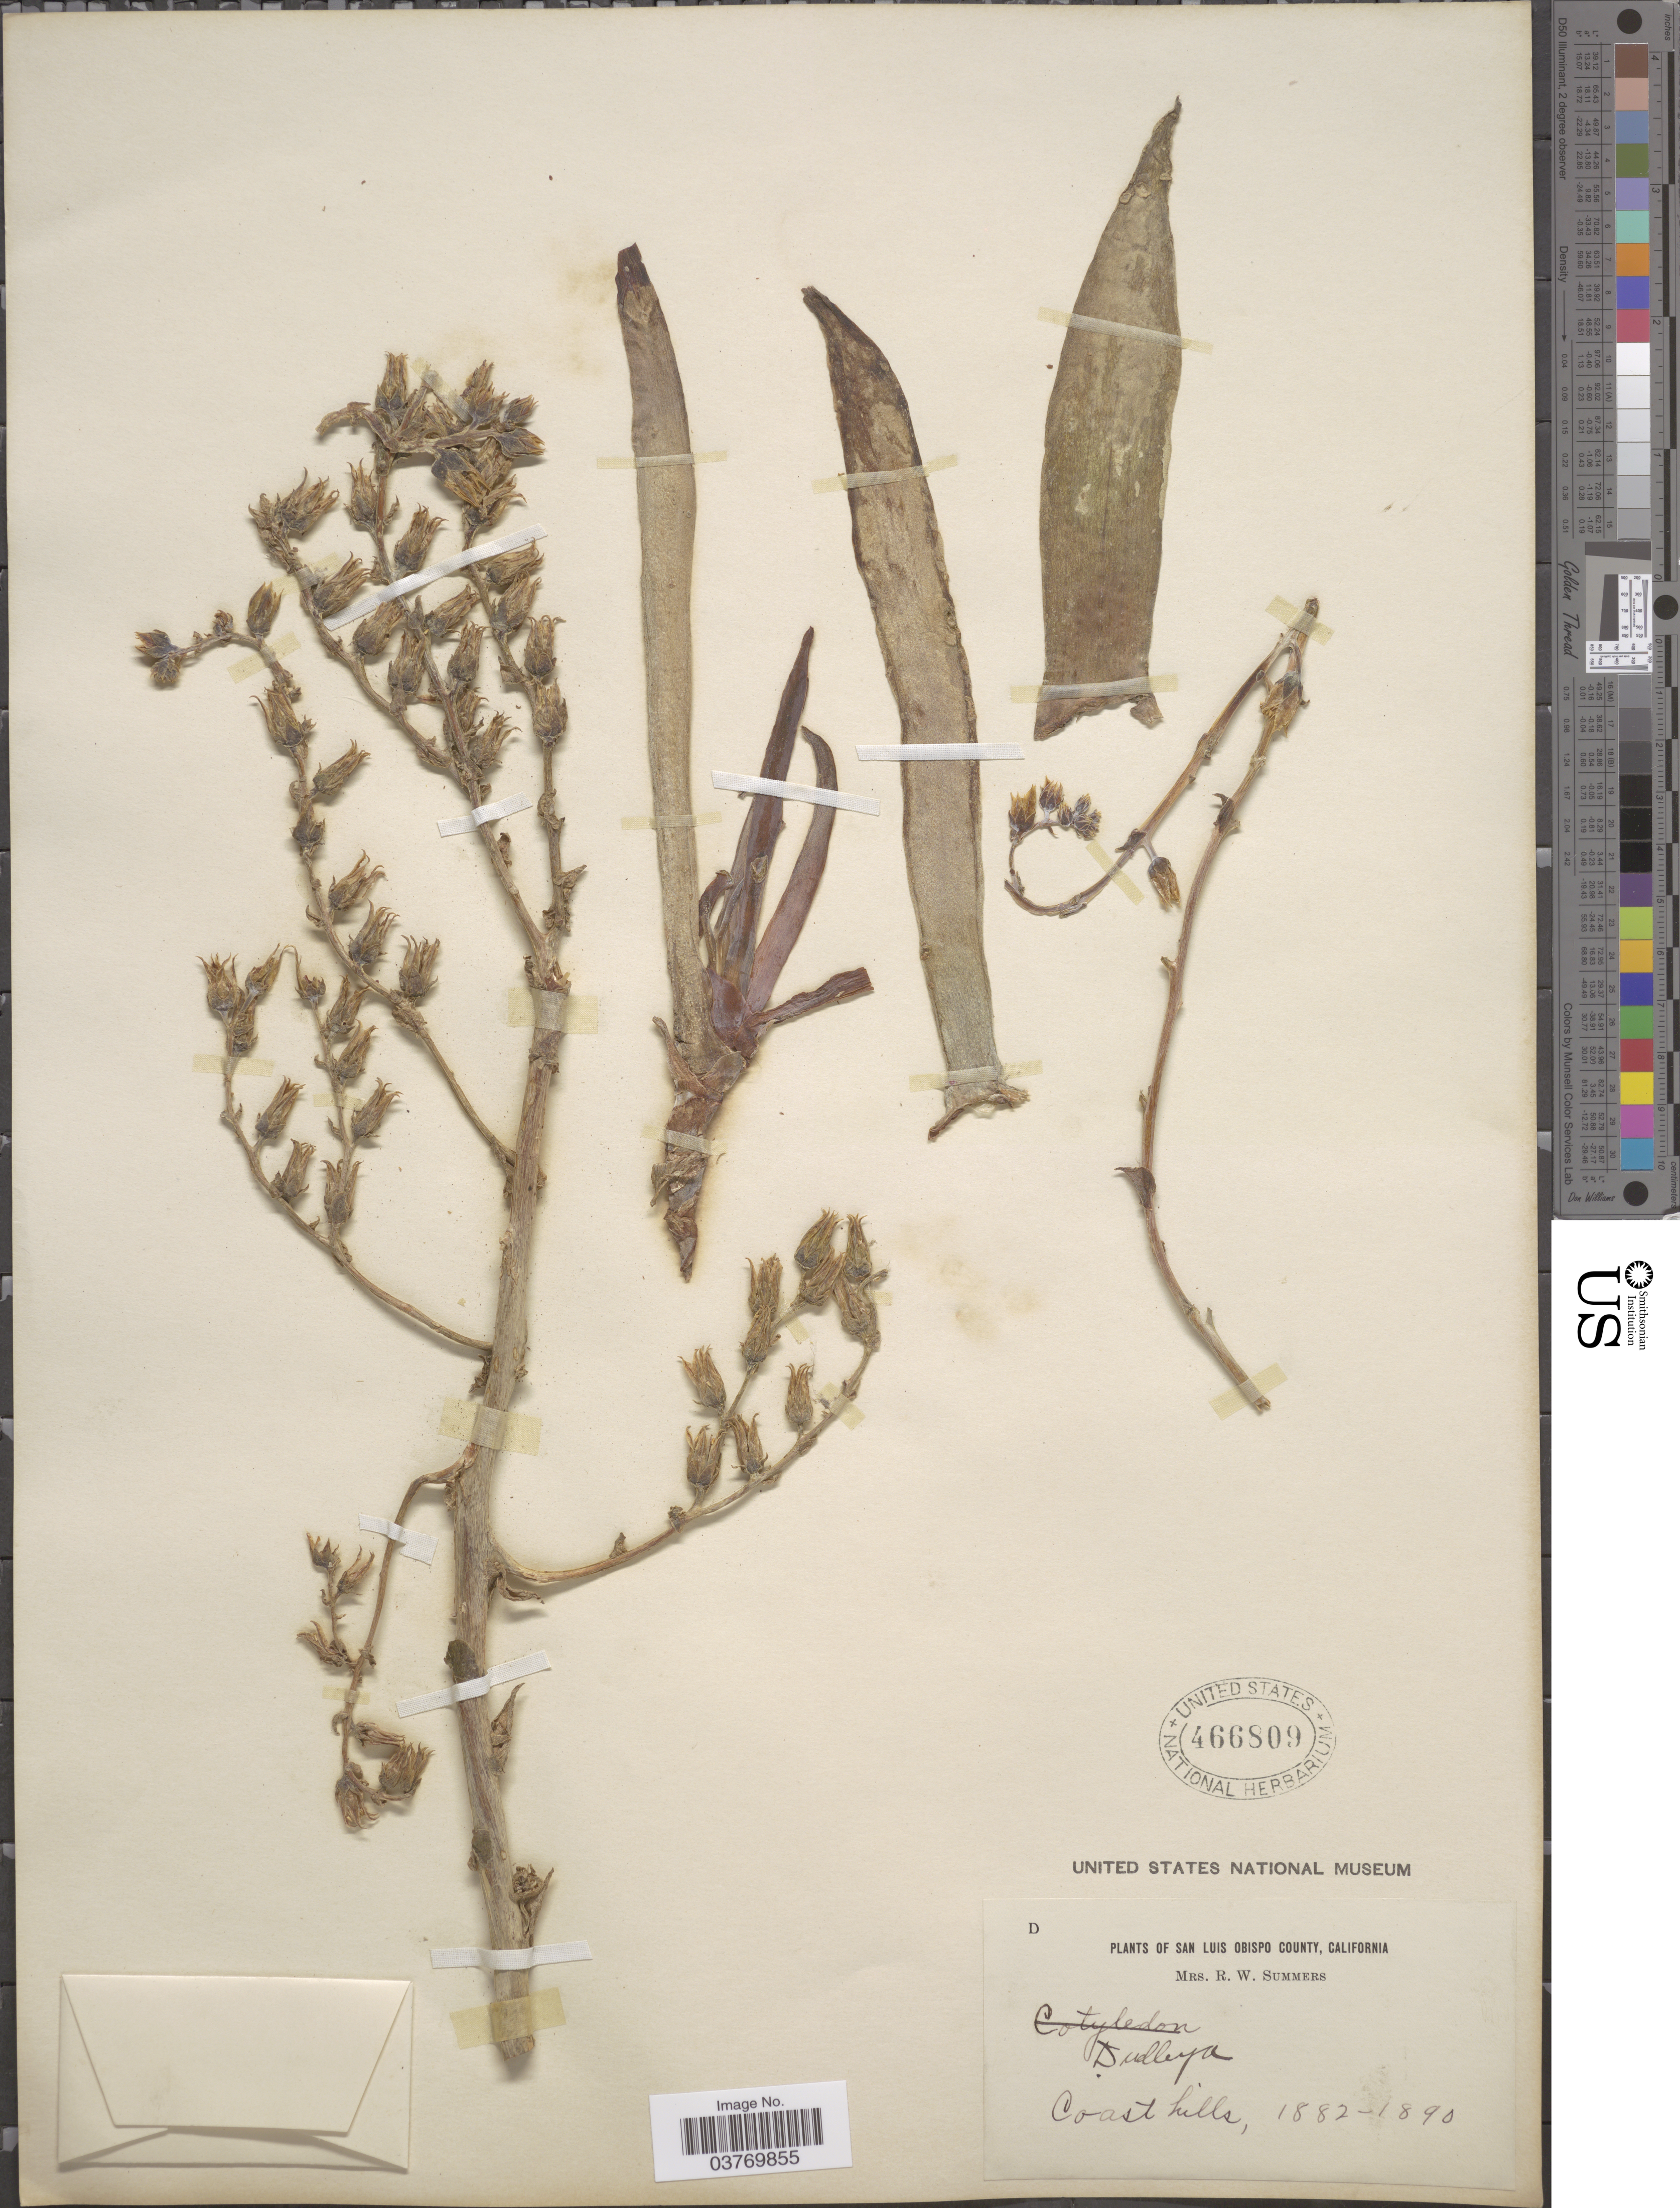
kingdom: Plantae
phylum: Tracheophyta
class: Magnoliopsida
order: Saxifragales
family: Crassulaceae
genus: Dudleya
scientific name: Dudleya sp.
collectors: R. Summers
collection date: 1882/1890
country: United States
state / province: California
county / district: San Luis Obispo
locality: San Luis Obispo County. Coast Hills.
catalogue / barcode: US 466809